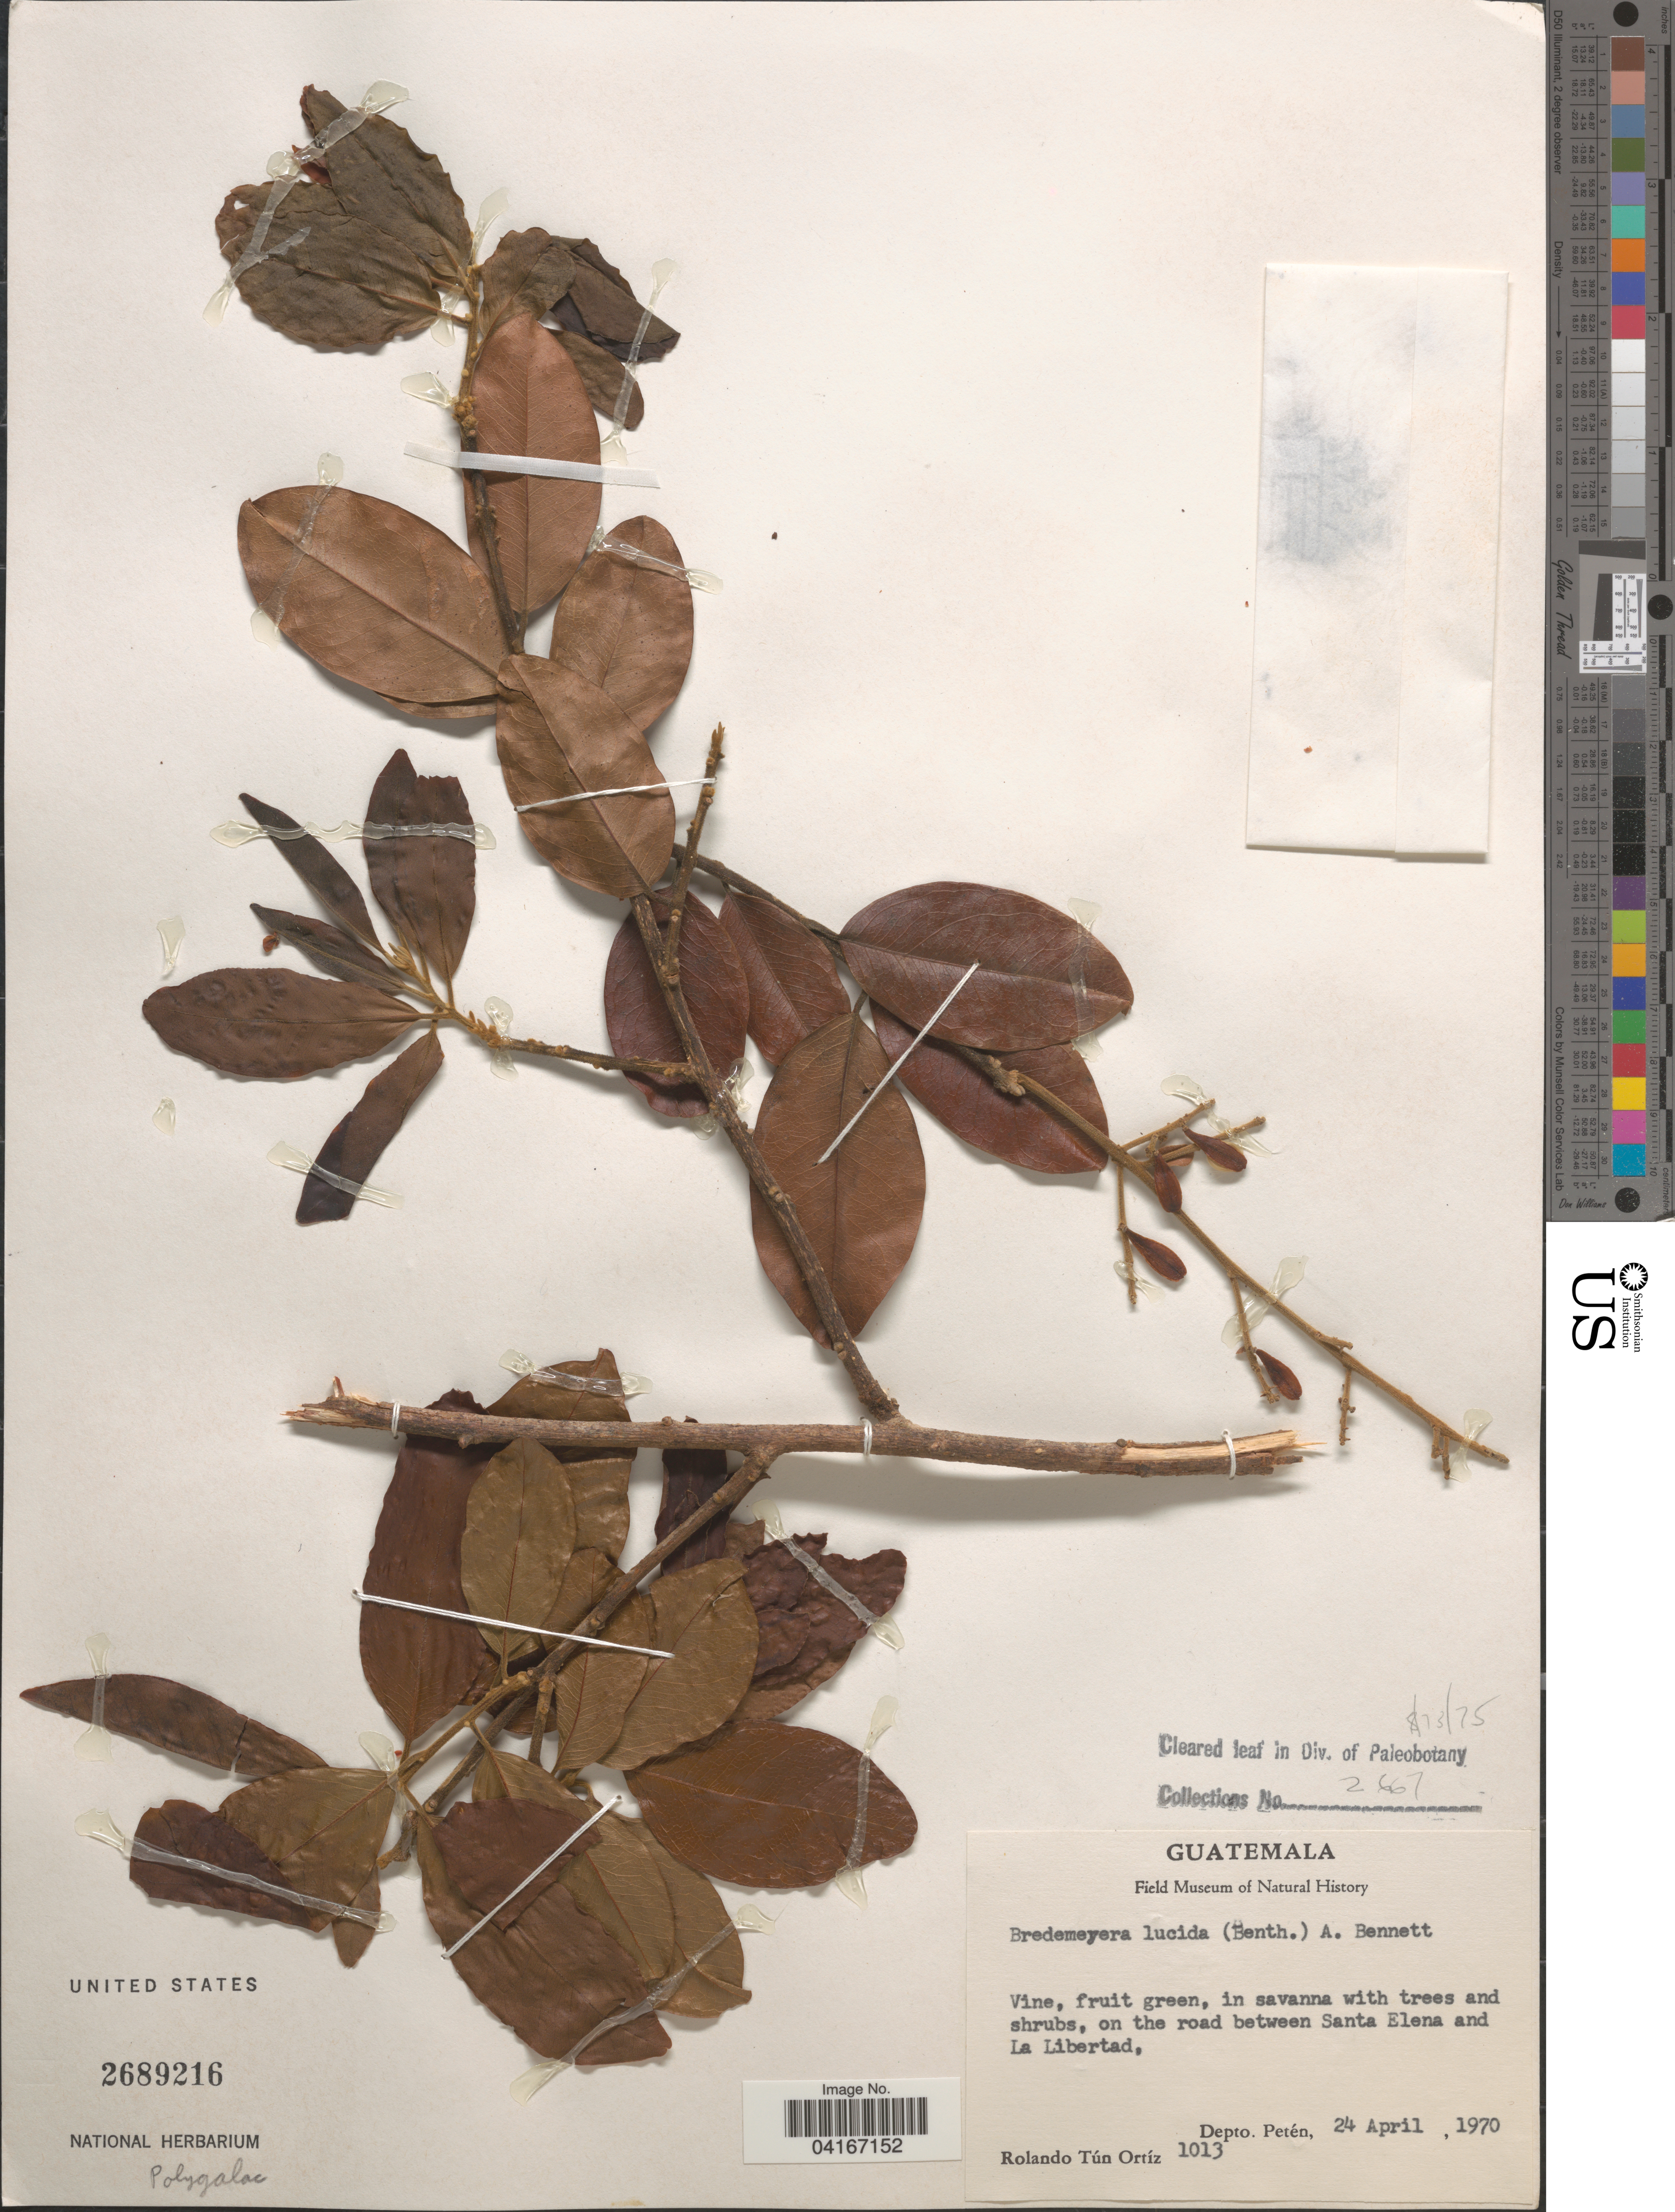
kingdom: Plantae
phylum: Tracheophyta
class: Magnoliopsida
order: Fabales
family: Polygalaceae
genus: Bredemeyera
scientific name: Bredemeyera lucida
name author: (Benth.) Klotzsch ex Hassk.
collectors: R. Ortiz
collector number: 1013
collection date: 1970-04-24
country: Guatemala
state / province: El Peten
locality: On the road between Santa Elena and La Libertad. Depto. Petén.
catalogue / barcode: US 2689216